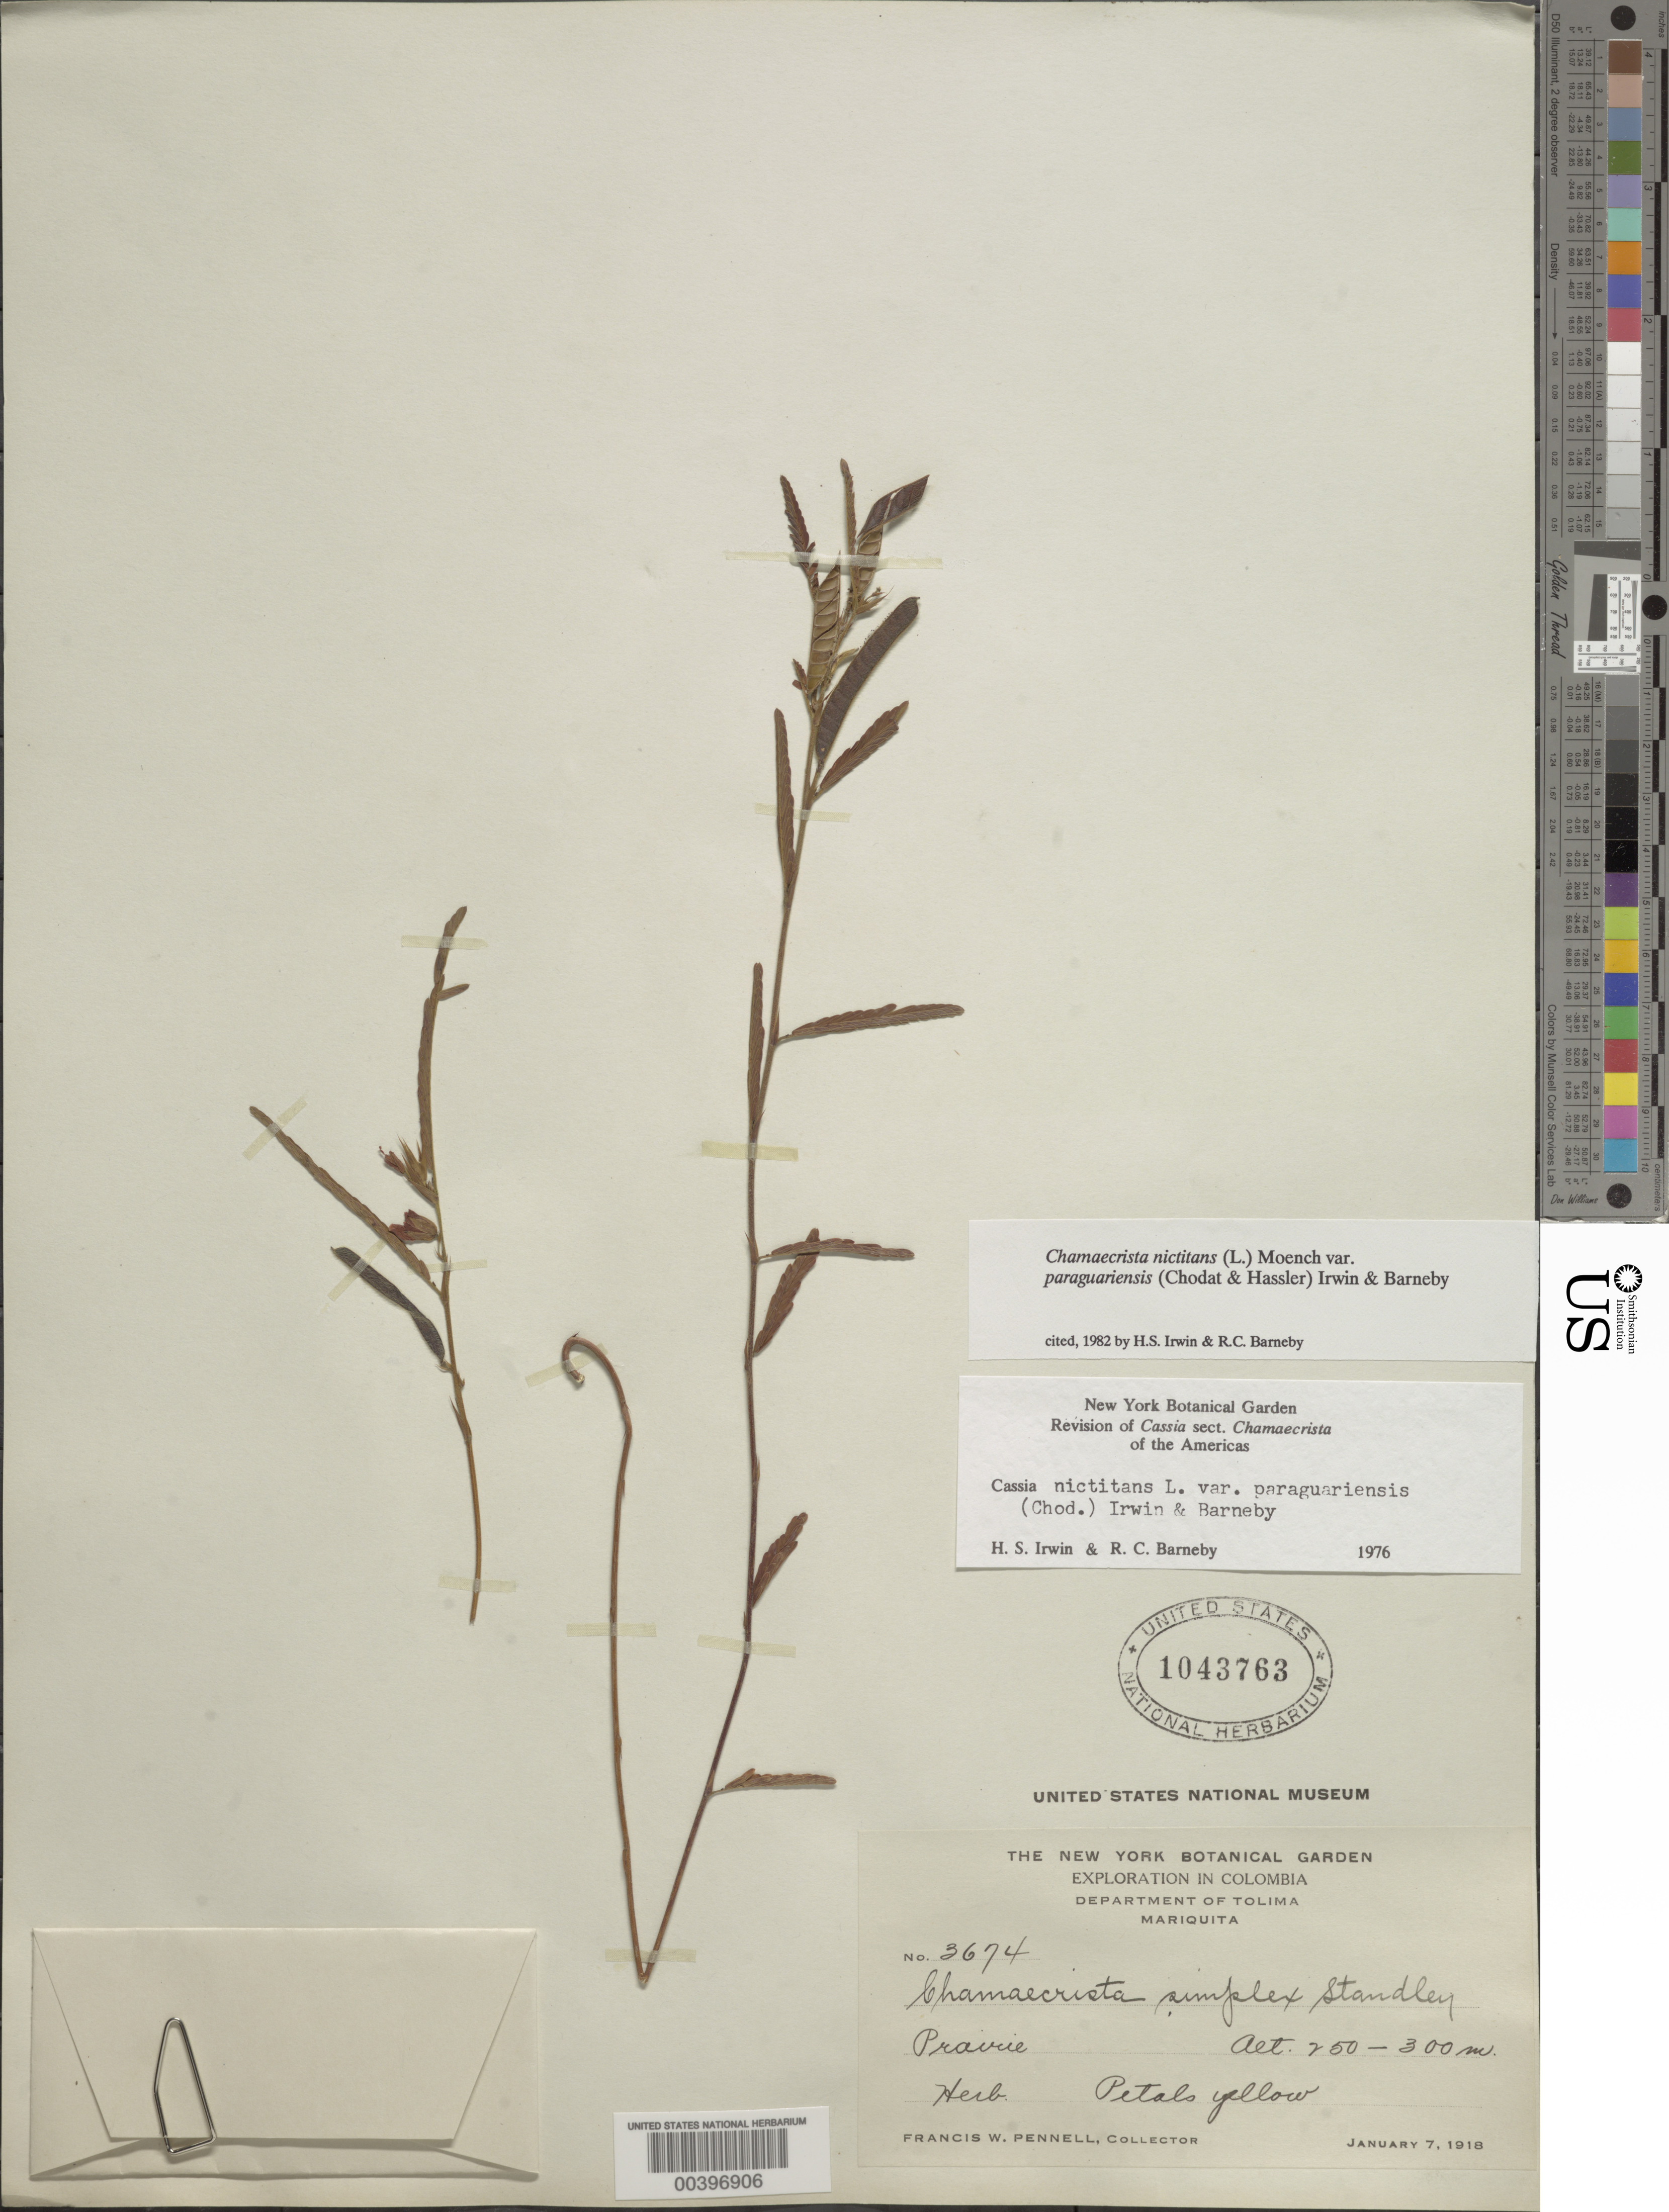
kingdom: Plantae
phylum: Tracheophyta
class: Magnoliopsida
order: Fabales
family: Fabaceae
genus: Chamaecrista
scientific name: Chamaecrista nictitans var. paraguariensis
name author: (Chodat & Hassl.) H.S. Irwin & Barneby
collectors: F. W. Pennell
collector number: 3674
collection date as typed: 07 Jan 1918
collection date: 1918-01-07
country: Colombia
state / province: Tolima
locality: Mariquita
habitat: Prairie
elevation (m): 250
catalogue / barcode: US 1043763